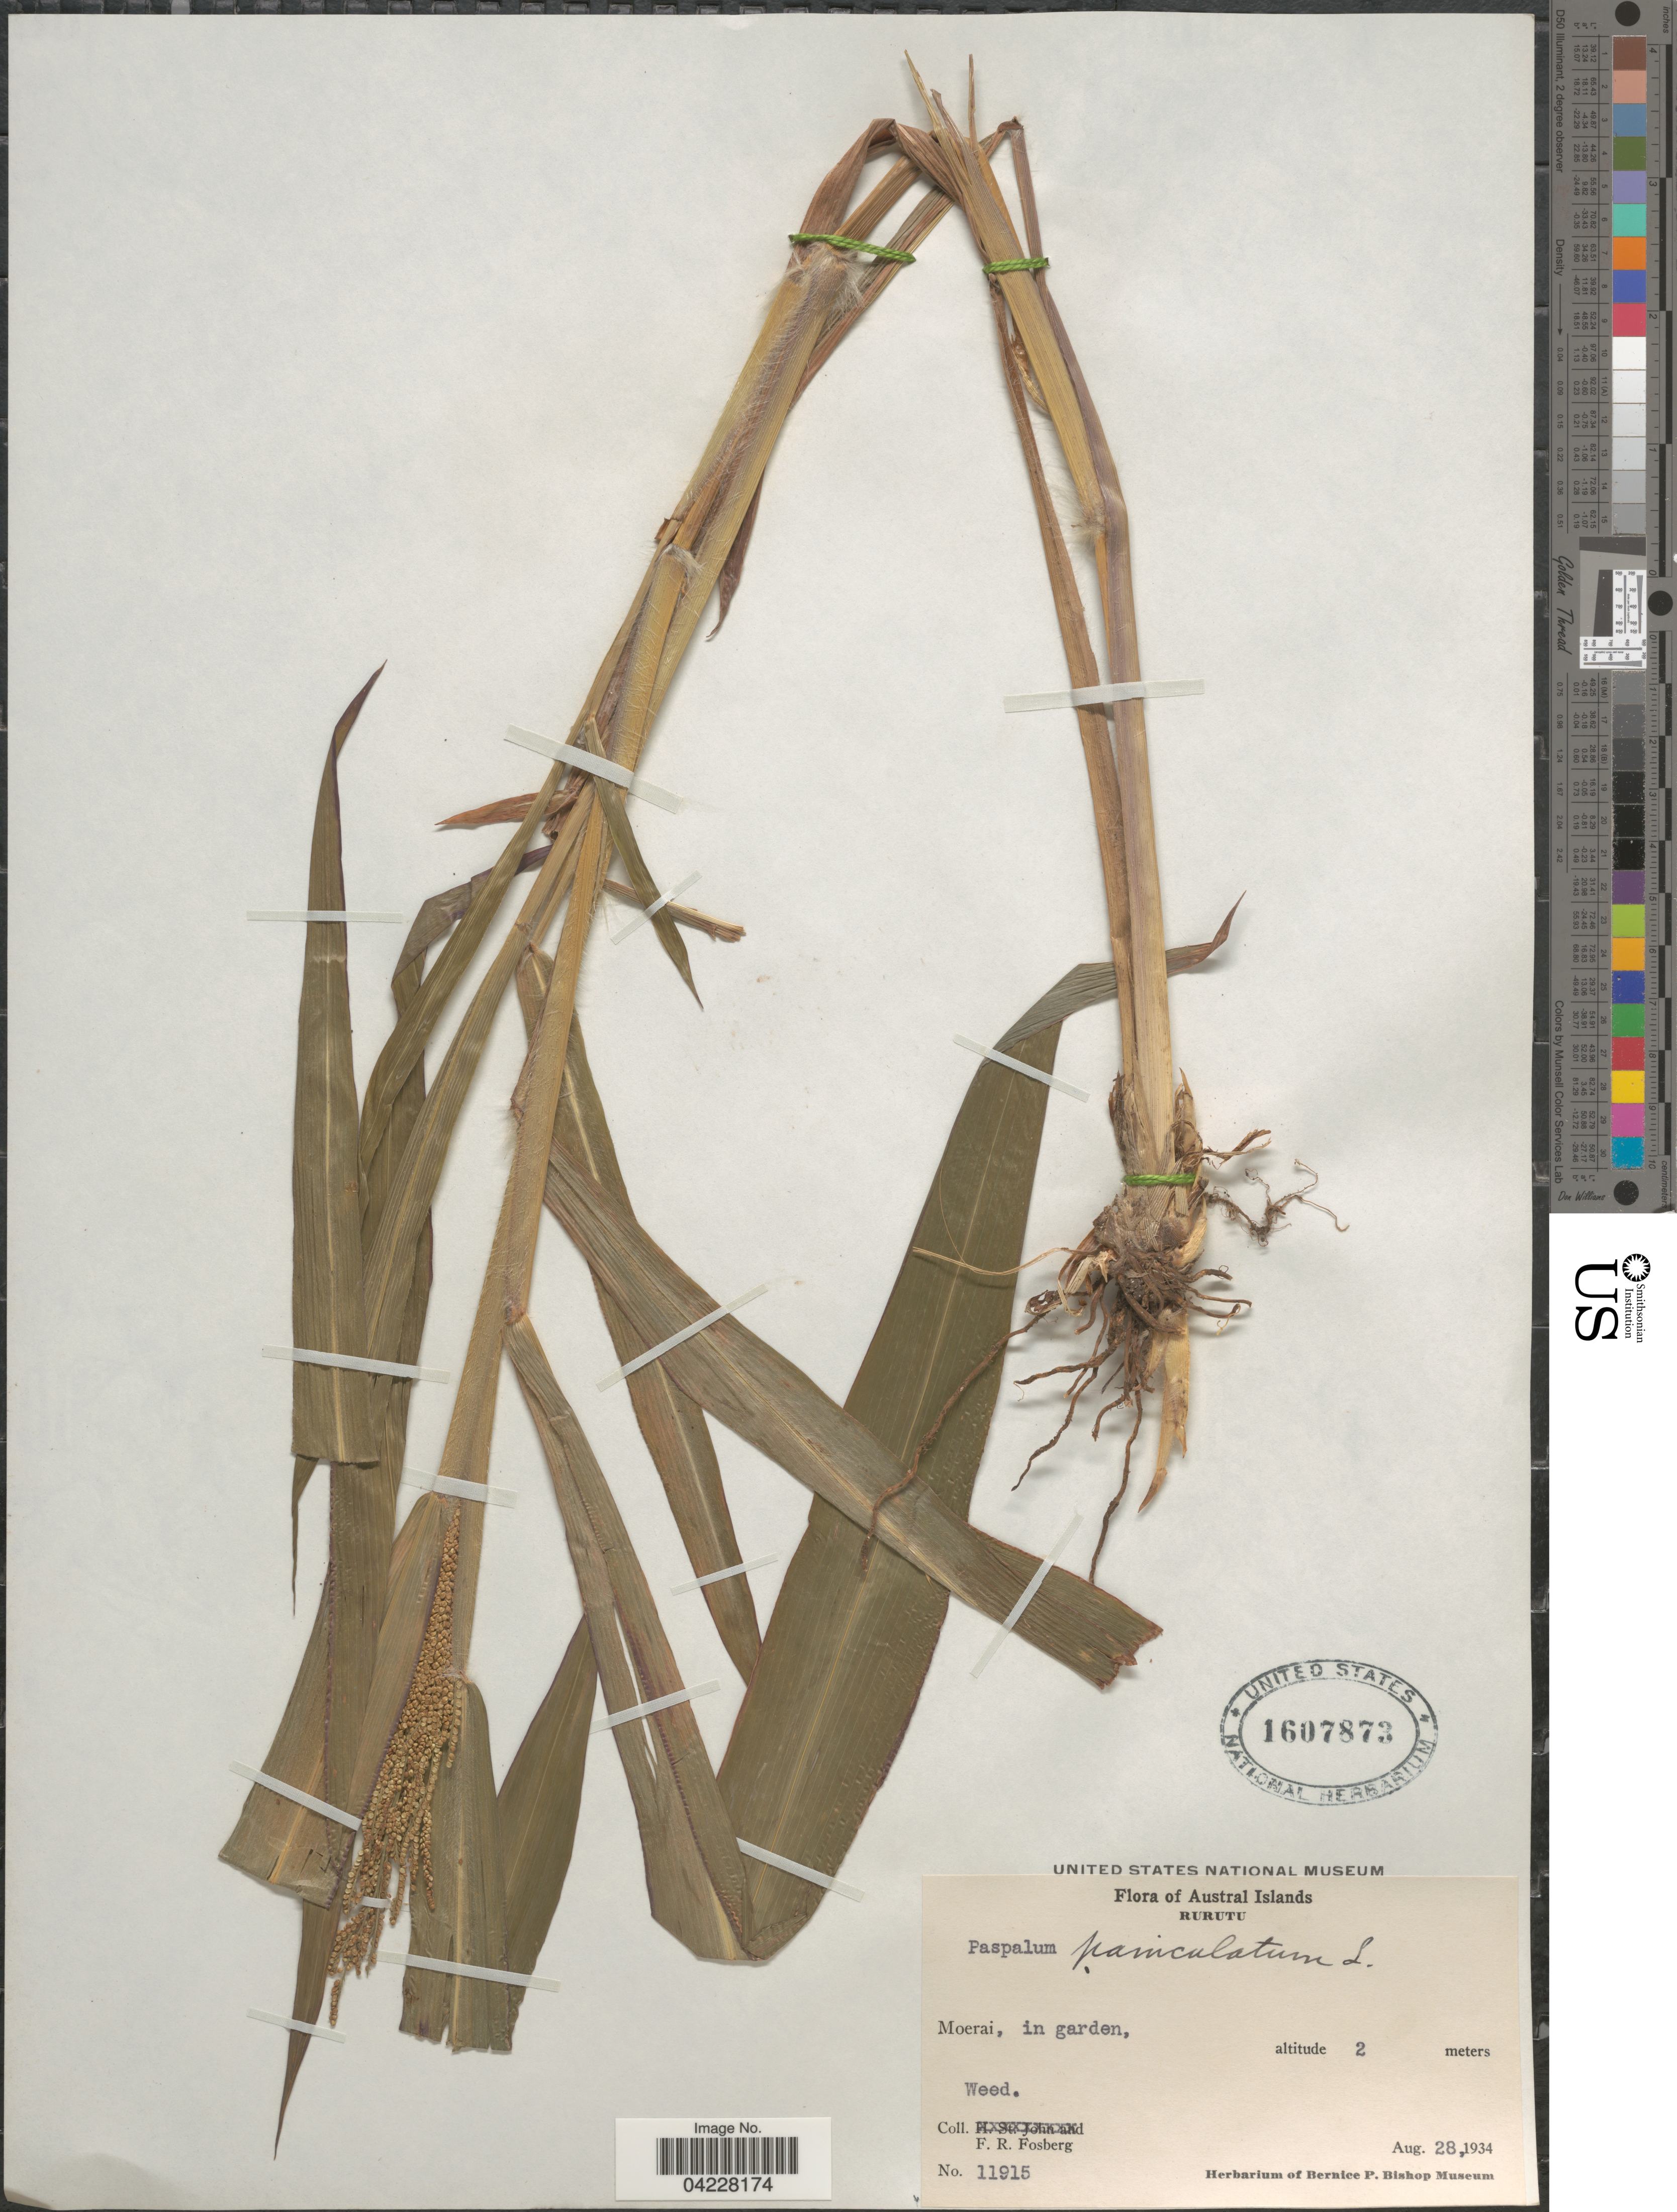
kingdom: Plantae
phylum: Tracheophyta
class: Liliopsida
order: Poales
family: Poaceae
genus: Paspalum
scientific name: Paspalum paniculatum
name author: L.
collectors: F. R. Fosberg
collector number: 11915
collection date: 1934-08-28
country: French Polynesia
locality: Austral Islands. Rurutu. Moerai, in garden.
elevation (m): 2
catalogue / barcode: US 1607873